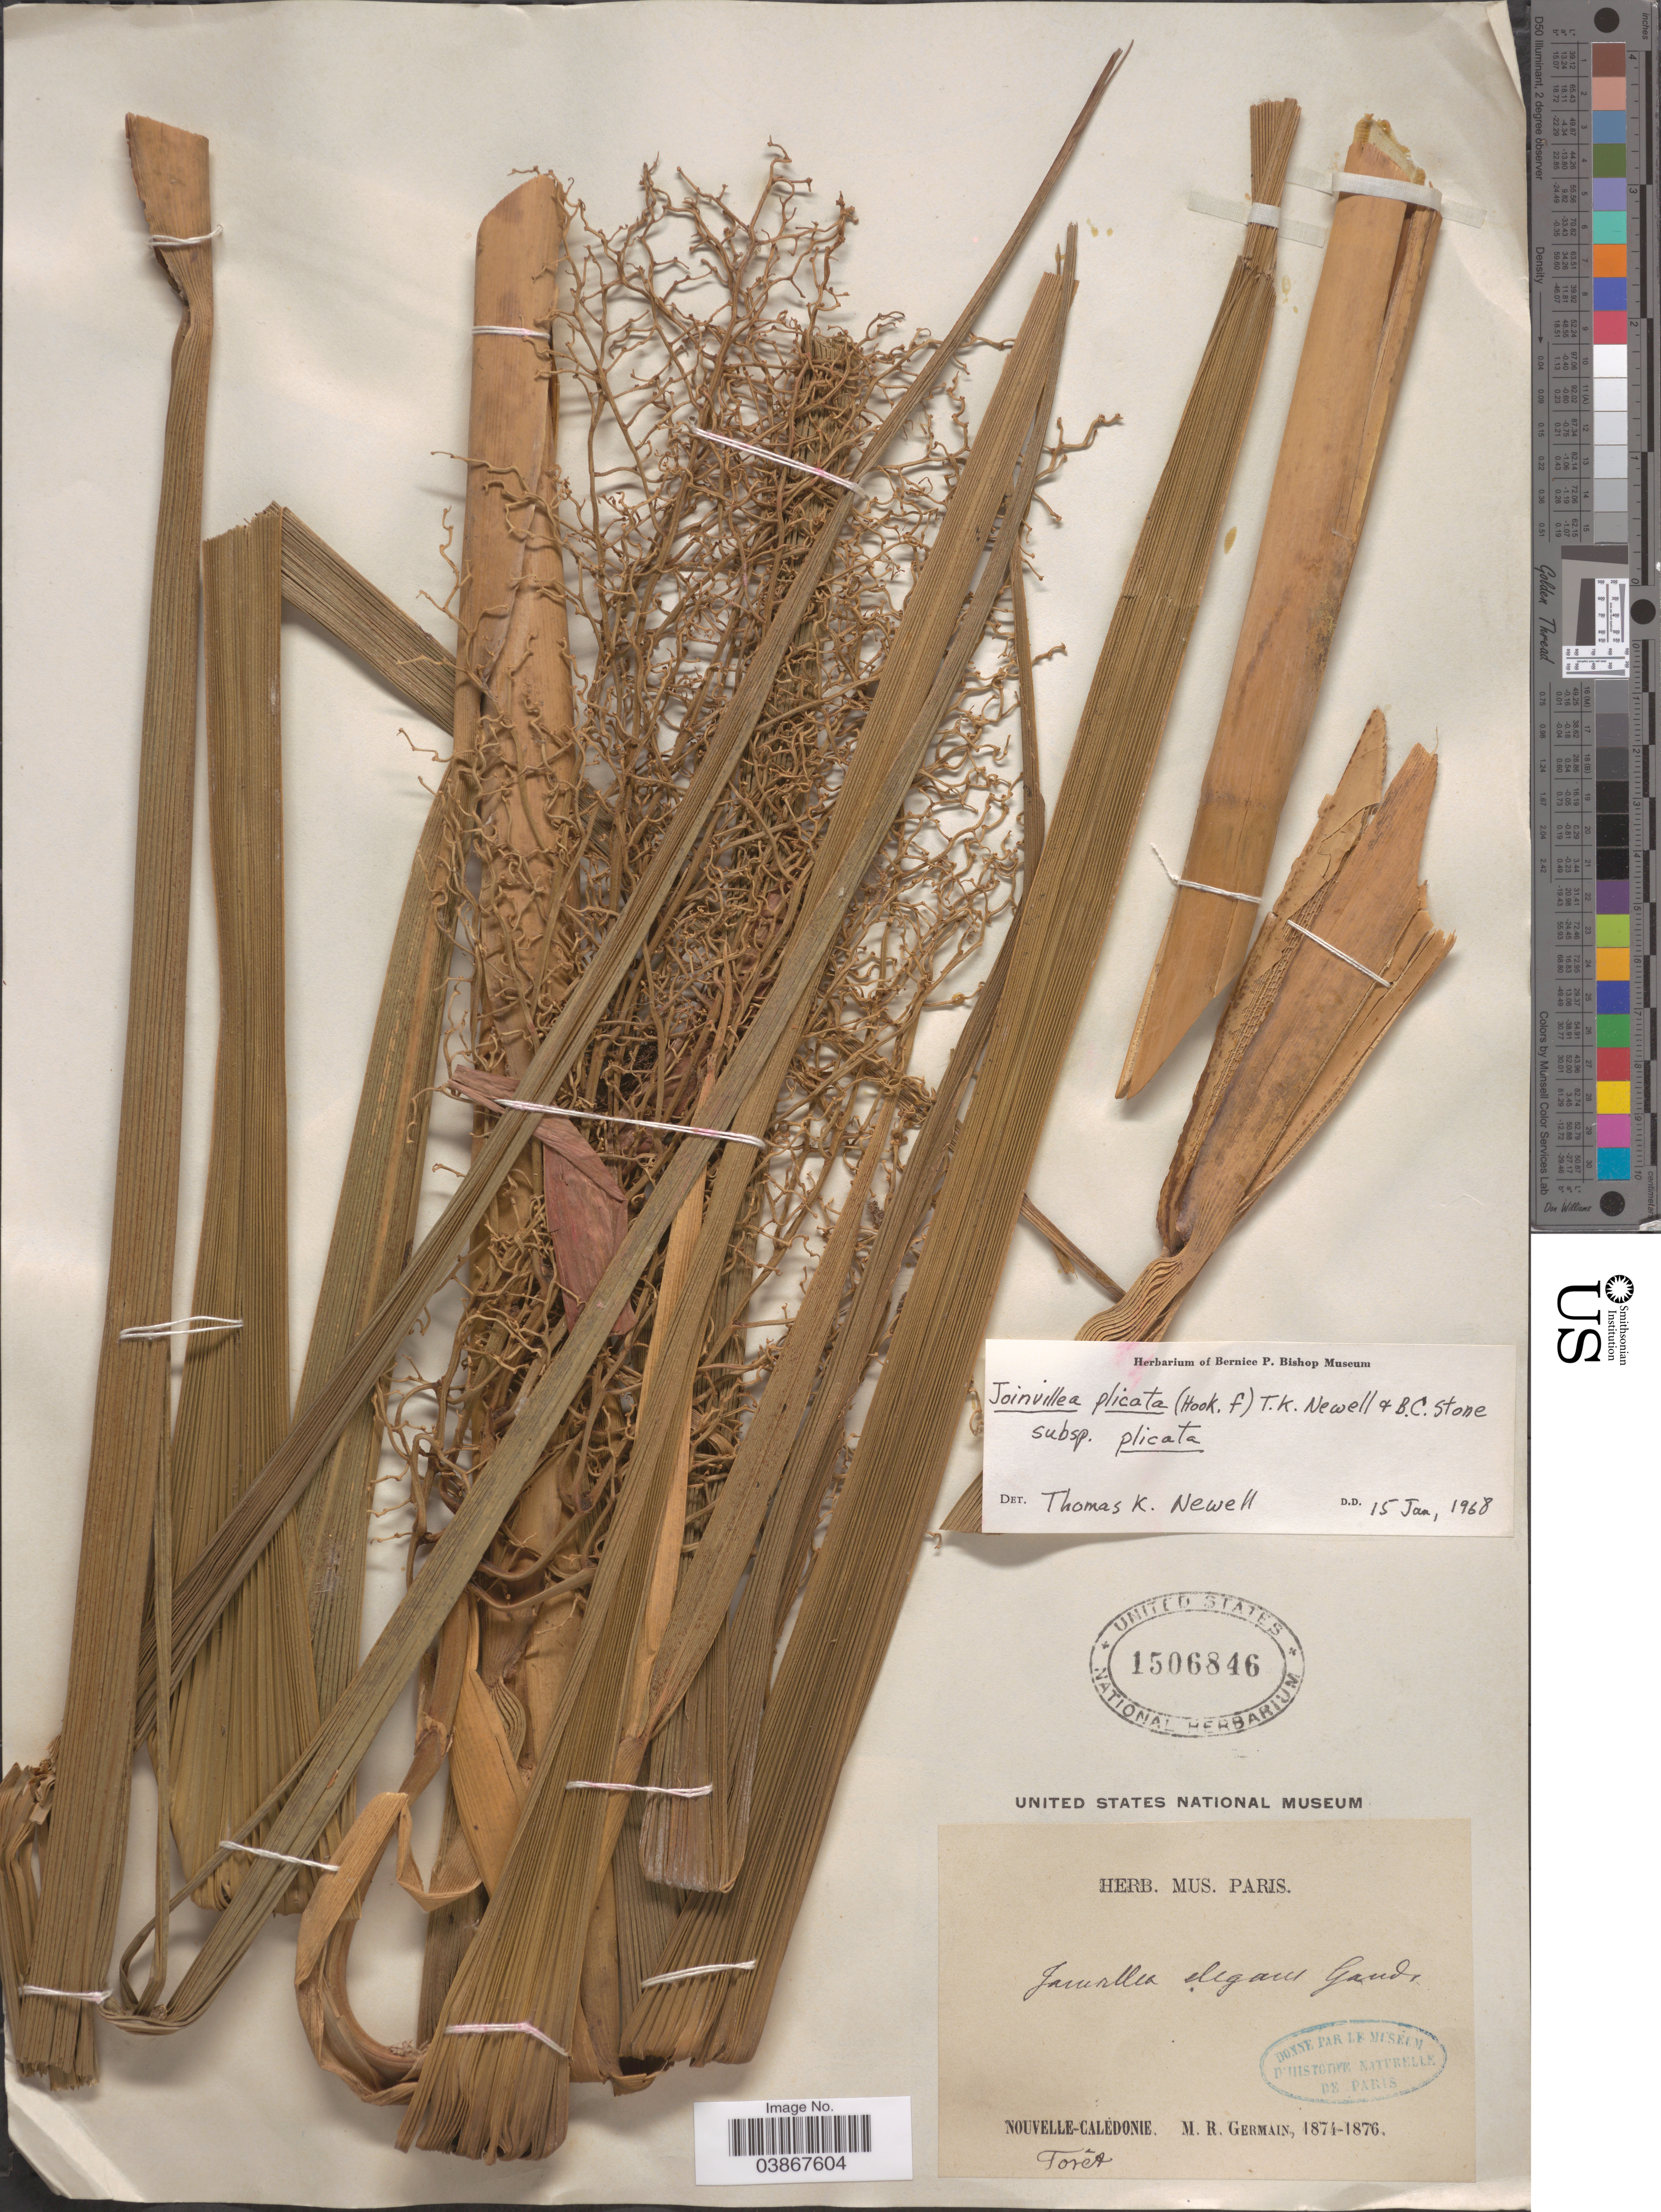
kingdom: Plantae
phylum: Tracheophyta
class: Liliopsida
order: Poales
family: Joinvilleaceae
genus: Joinvillea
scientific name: Joinvillea plicata subsp. plicata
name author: (Hook. f.) Newell & B.C. Stone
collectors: M. Germain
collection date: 1874/1876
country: New Caledonia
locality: Nouvelle-Calédonie.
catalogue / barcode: US 1506846